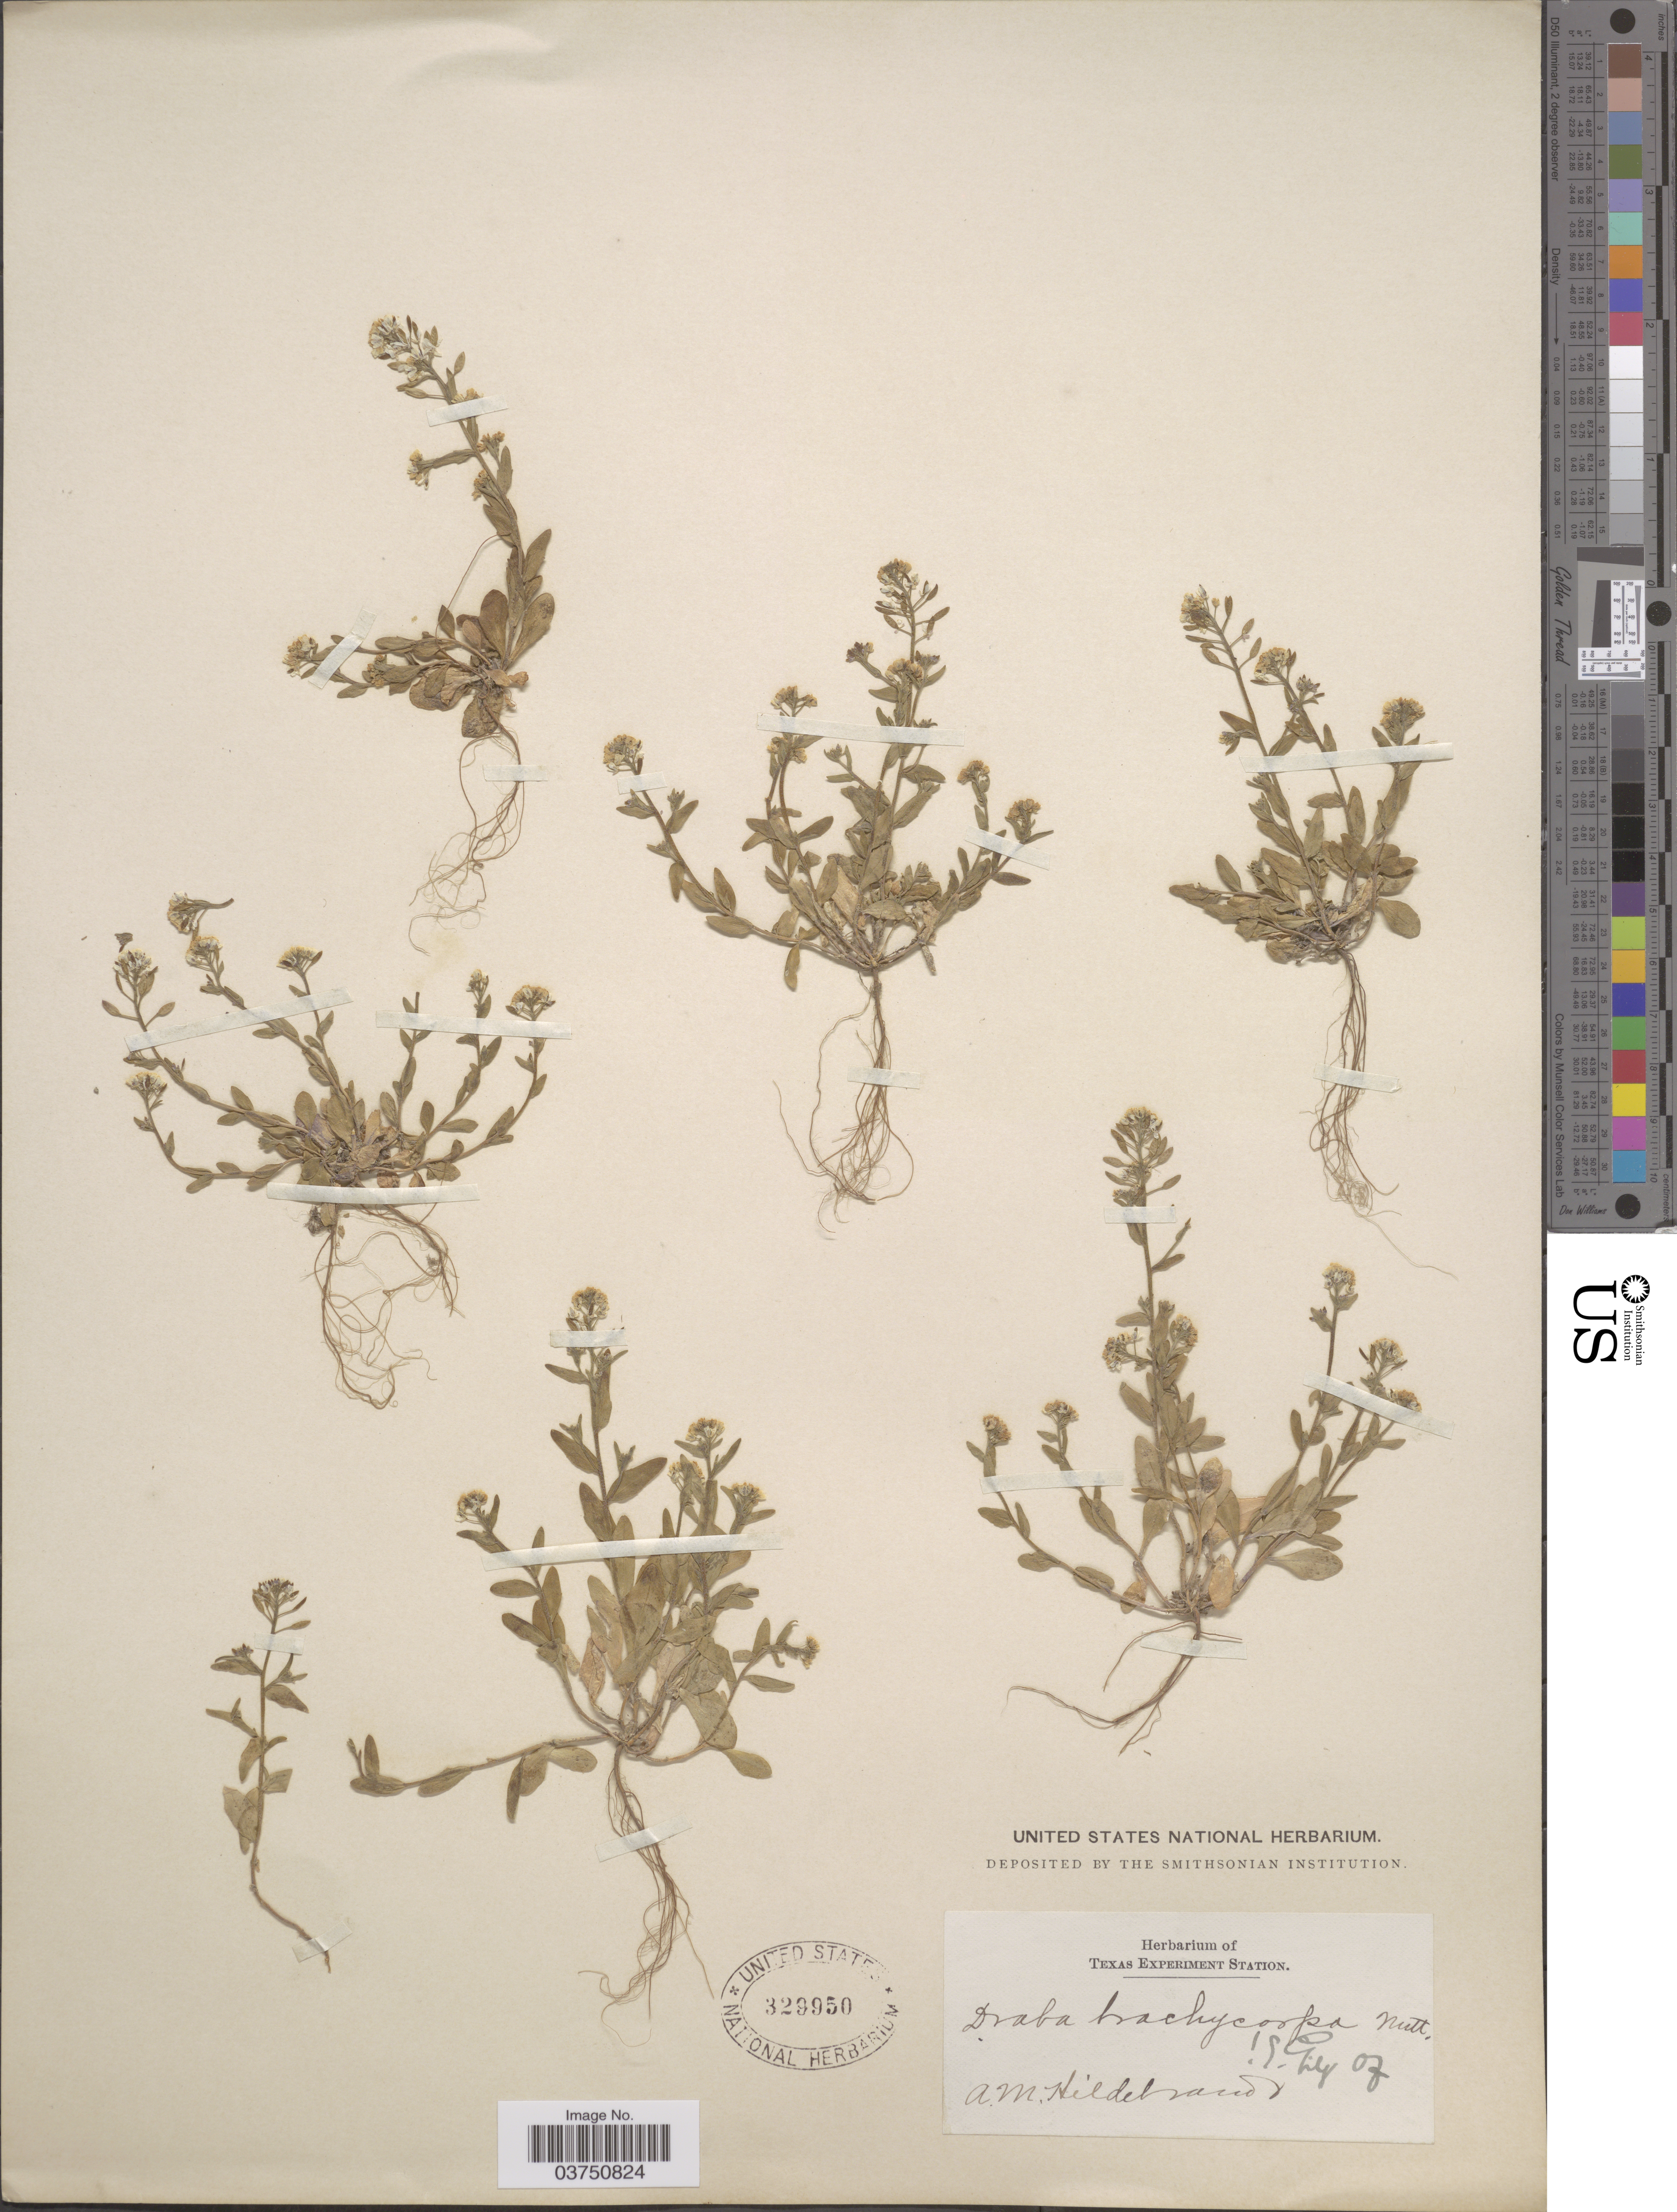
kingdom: Plantae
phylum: Tracheophyta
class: Magnoliopsida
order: Brassicales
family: Brassicaceae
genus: Draba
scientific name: Draba brachycarpa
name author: (Nutt.) Torr. & A. Gray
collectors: A. Hildebrandt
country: United States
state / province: Texas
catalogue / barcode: US 329950